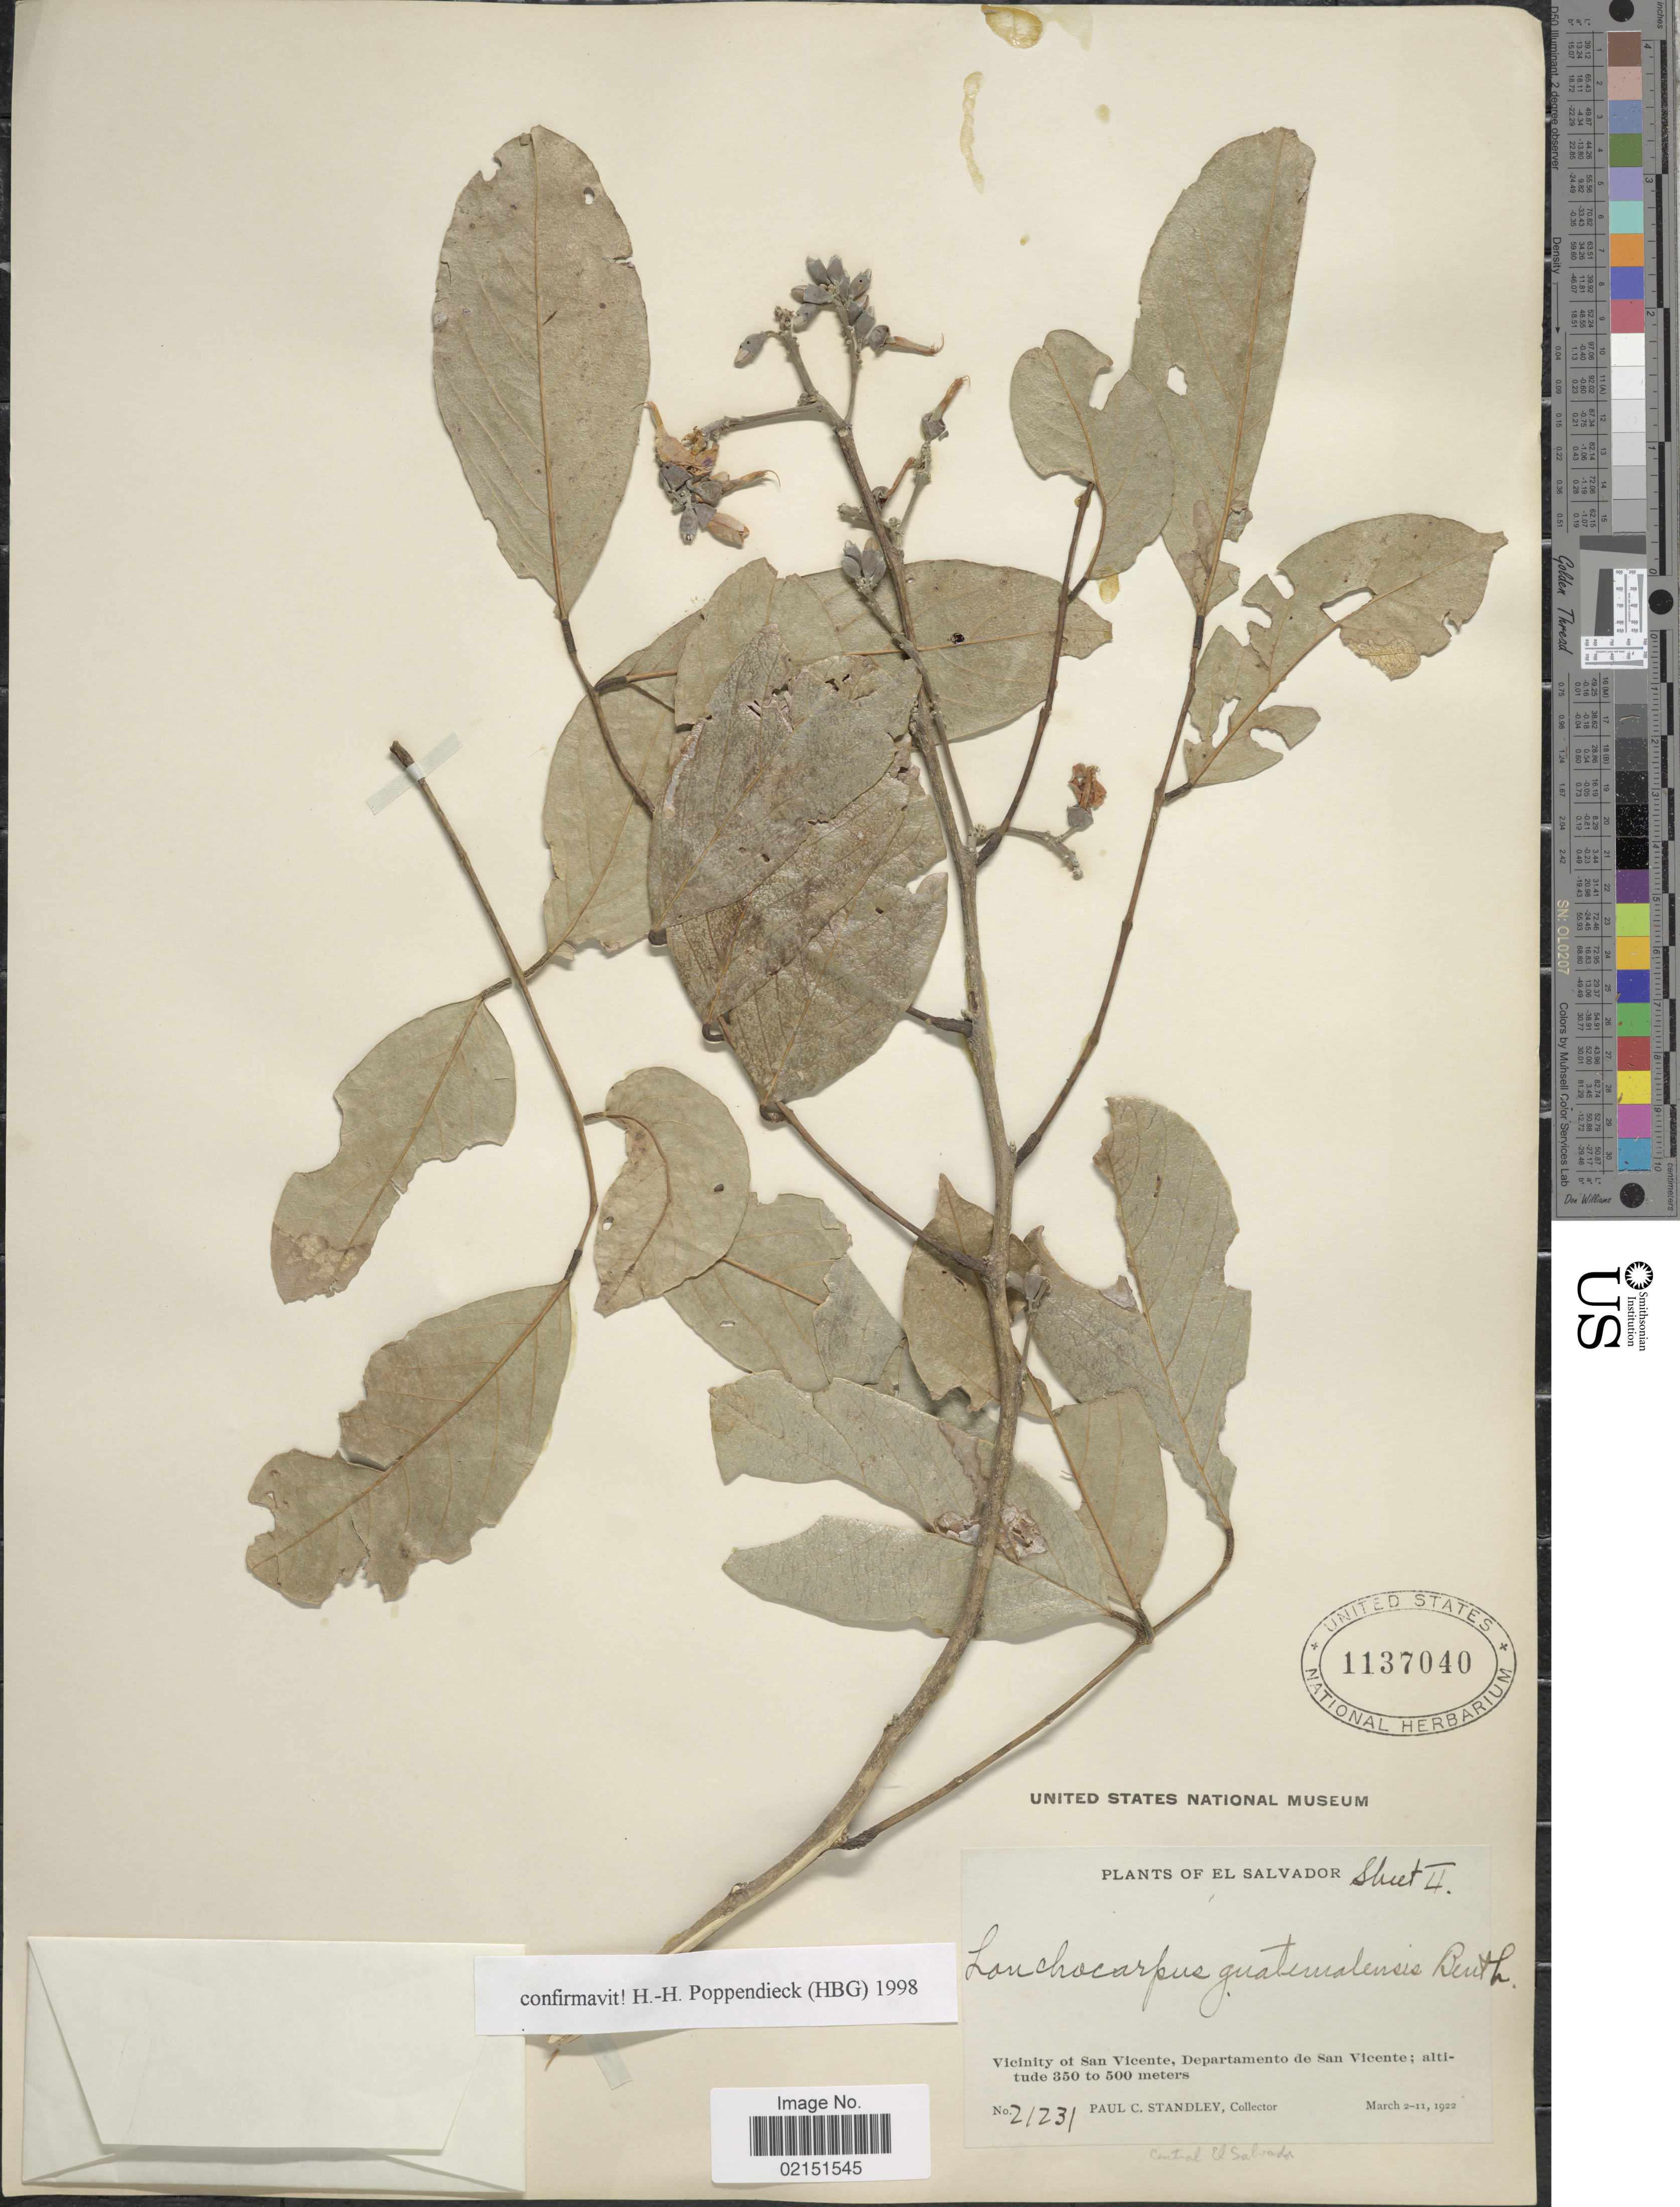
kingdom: Plantae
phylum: Tracheophyta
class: Magnoliopsida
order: Fabales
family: Fabaceae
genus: Lonchocarpus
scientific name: Lonchocarpus guatemalensis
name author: Benth.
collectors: P. C. Standley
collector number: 21231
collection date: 1922-03-02/1922-03-11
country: El Salvador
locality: Vicinity of San Vicente, Departamento de San Vicente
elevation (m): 350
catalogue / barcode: US 1137040